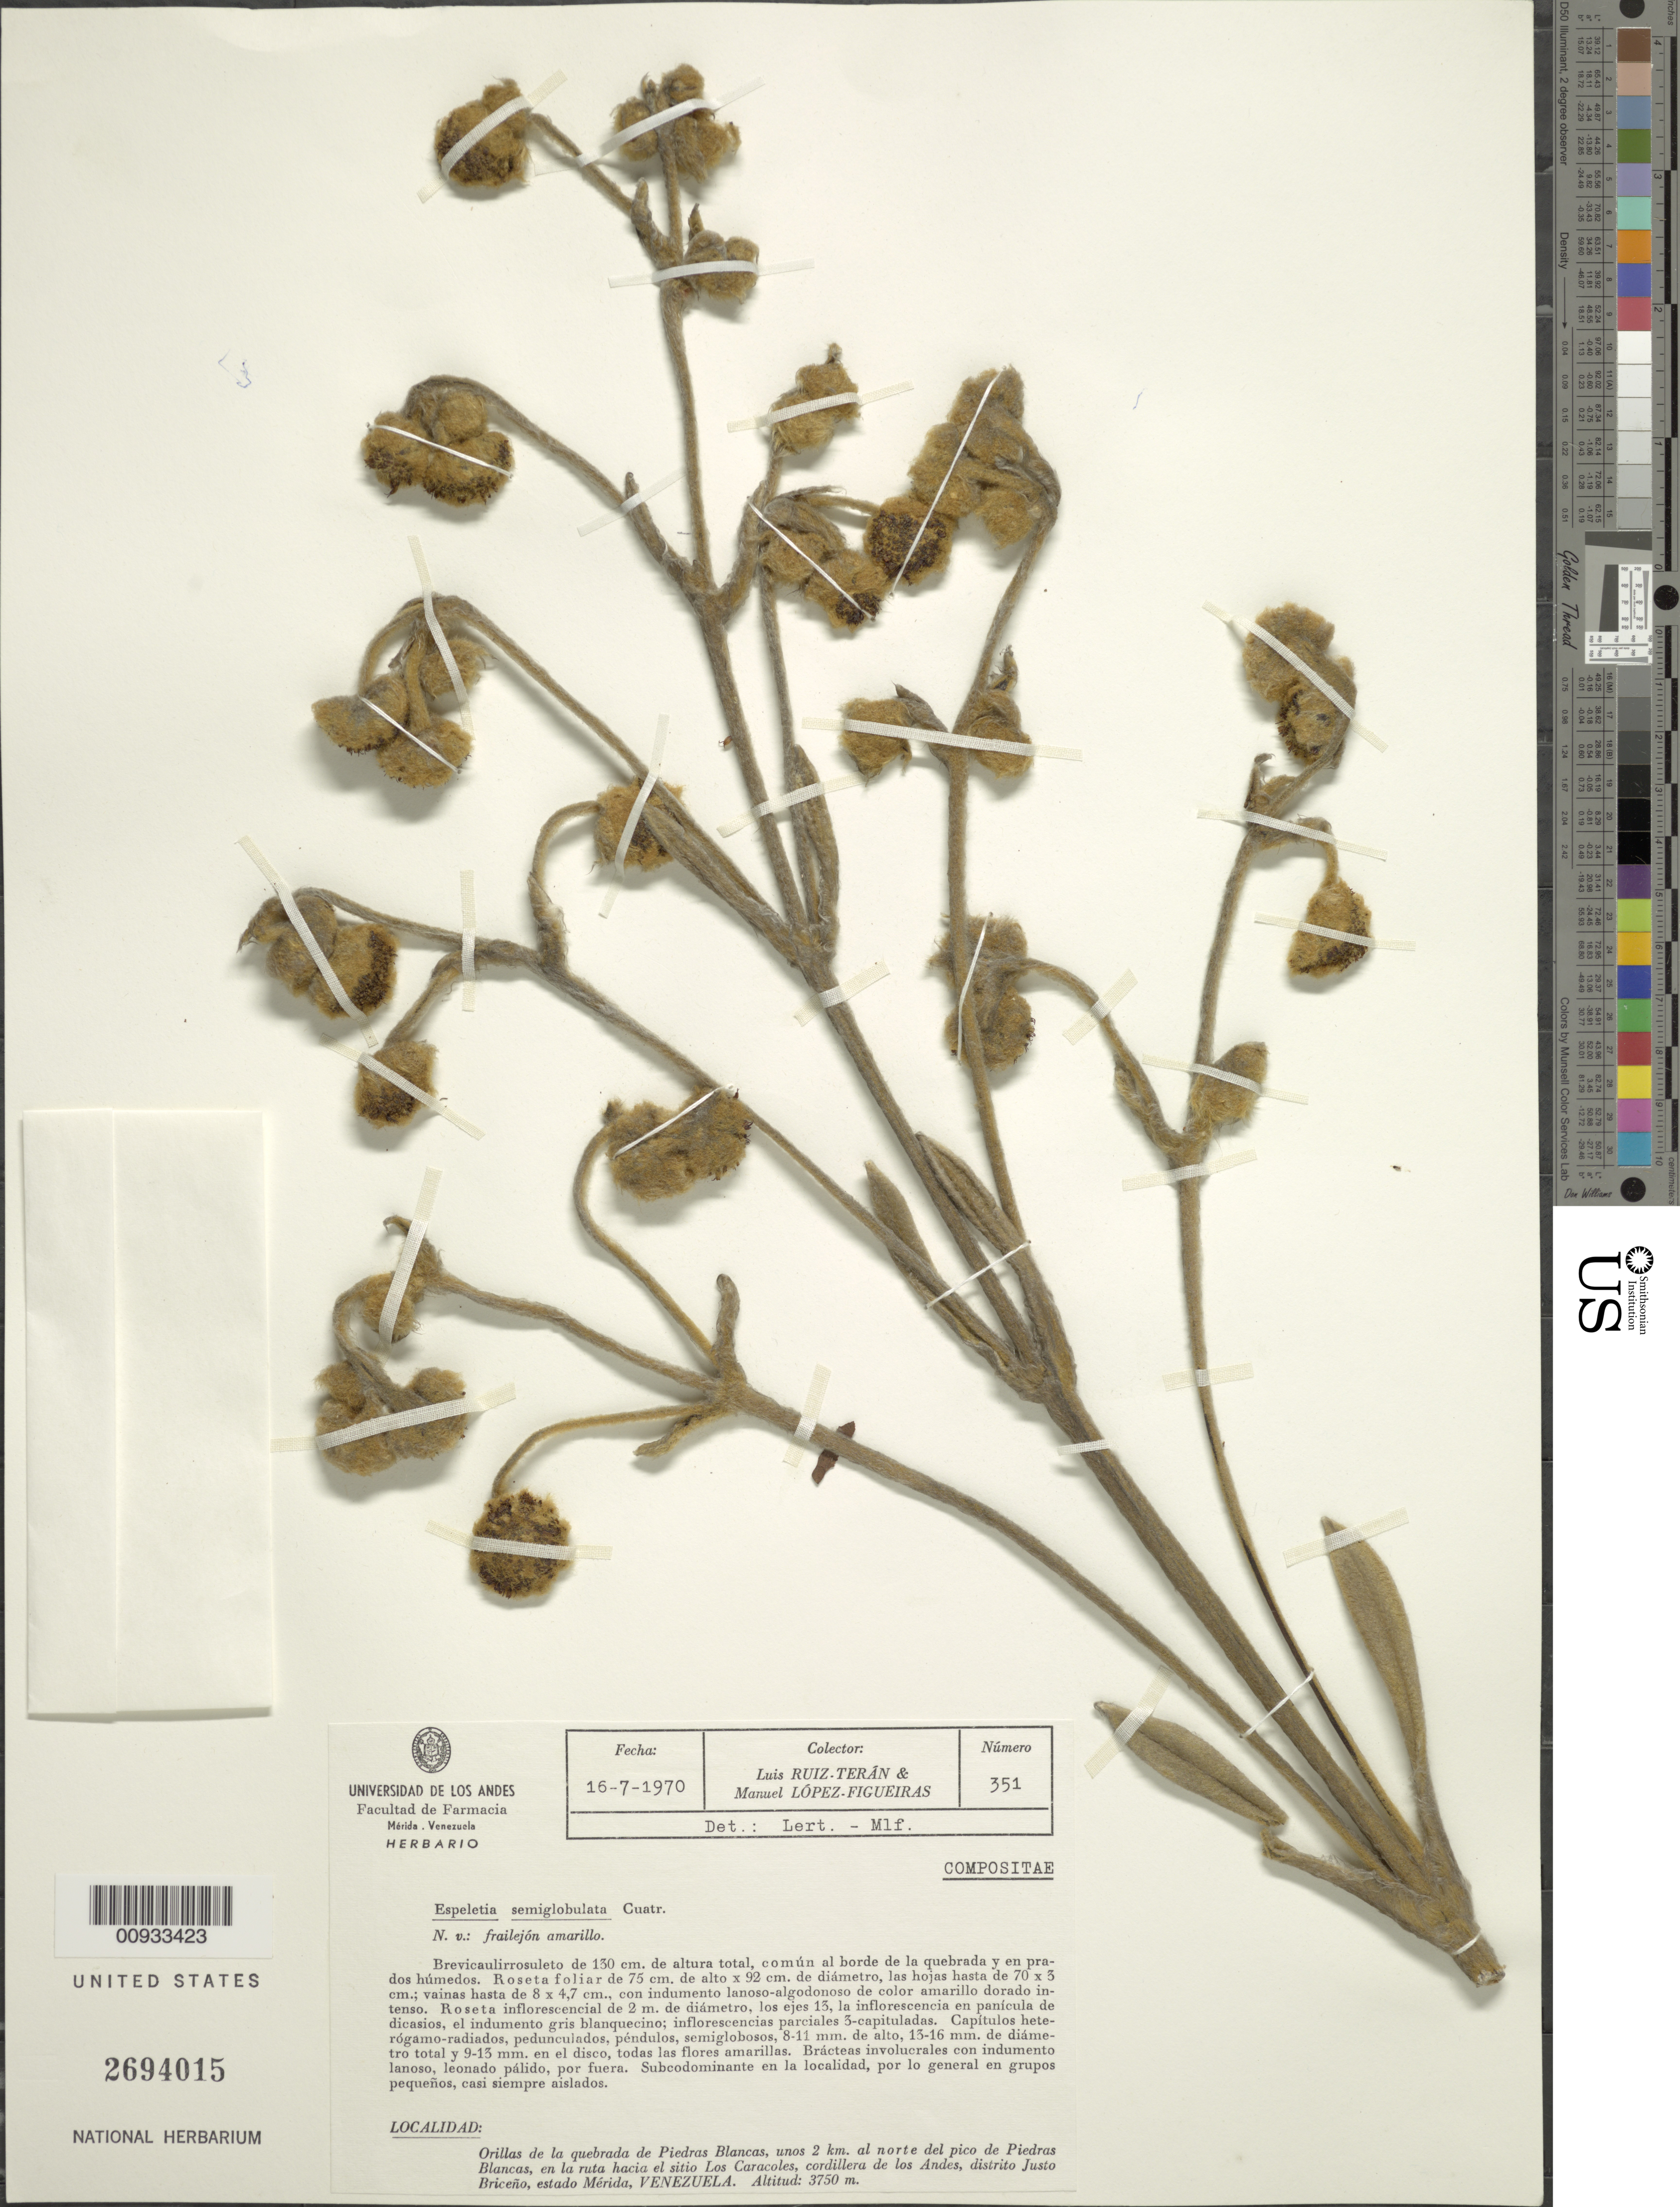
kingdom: Plantae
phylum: Tracheophyta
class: Magnoliopsida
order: Asterales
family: Asteraceae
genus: Espeletia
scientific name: Espeletia semiglobulata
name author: Cuatrec.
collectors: L. Teran & M. López Figueiras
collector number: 351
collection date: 1970-07-16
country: Venezuela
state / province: Mérida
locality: Orillas de la quebrada de Piedras Blancas, unos 2 km. al norte del pico de Piedras Blancas, en la ruta hacia el sitio Los Caracoles, Cordillera de Los Andes, Distrito Justo Briceno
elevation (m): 3750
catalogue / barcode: US 2694015